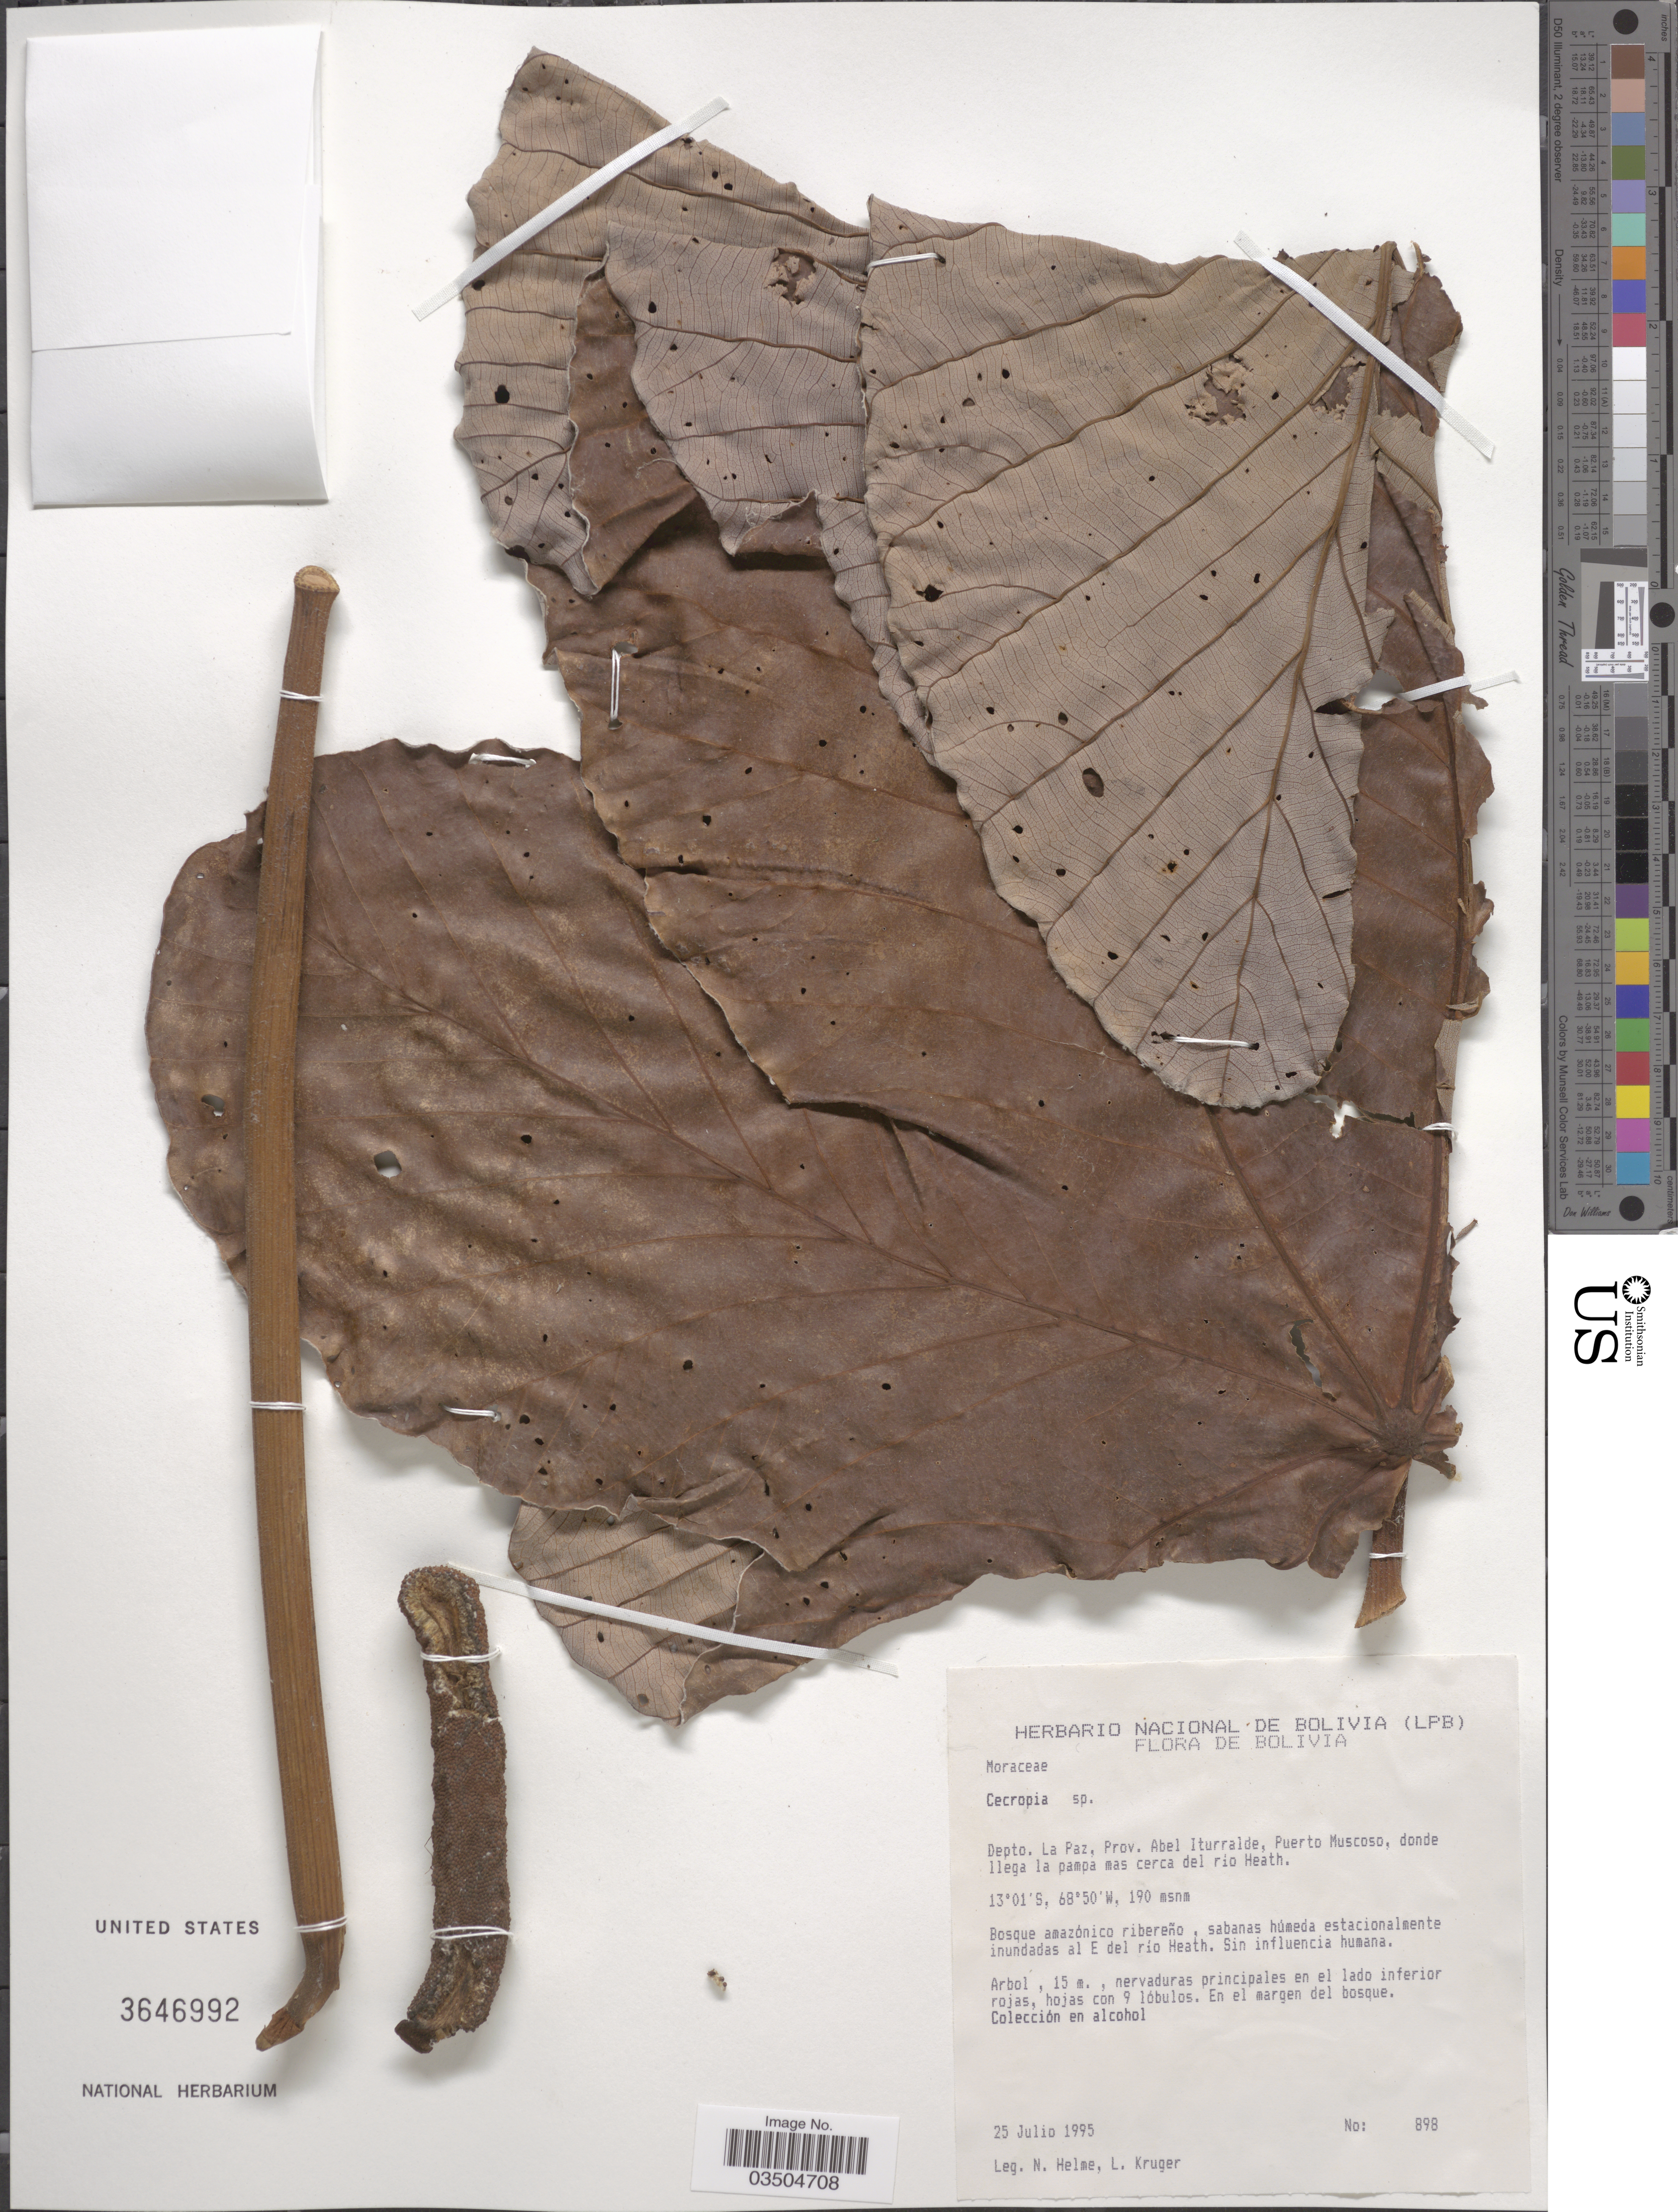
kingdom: Plantae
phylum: Tracheophyta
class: Magnoliopsida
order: Rosales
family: Urticaceae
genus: Cecropia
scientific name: Cecropia sp.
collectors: N. Helme & L. Kruger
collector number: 898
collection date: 1995-07-25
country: Bolivia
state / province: La Paz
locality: Depto. La Paz, Prov. Abel Iturralde, Puerto Muscoso, donde llega la pampa mas cerca del rio Heath. Sabanas húmeda estacionalmente inundadas al E del río Heath.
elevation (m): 190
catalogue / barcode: US 3646992